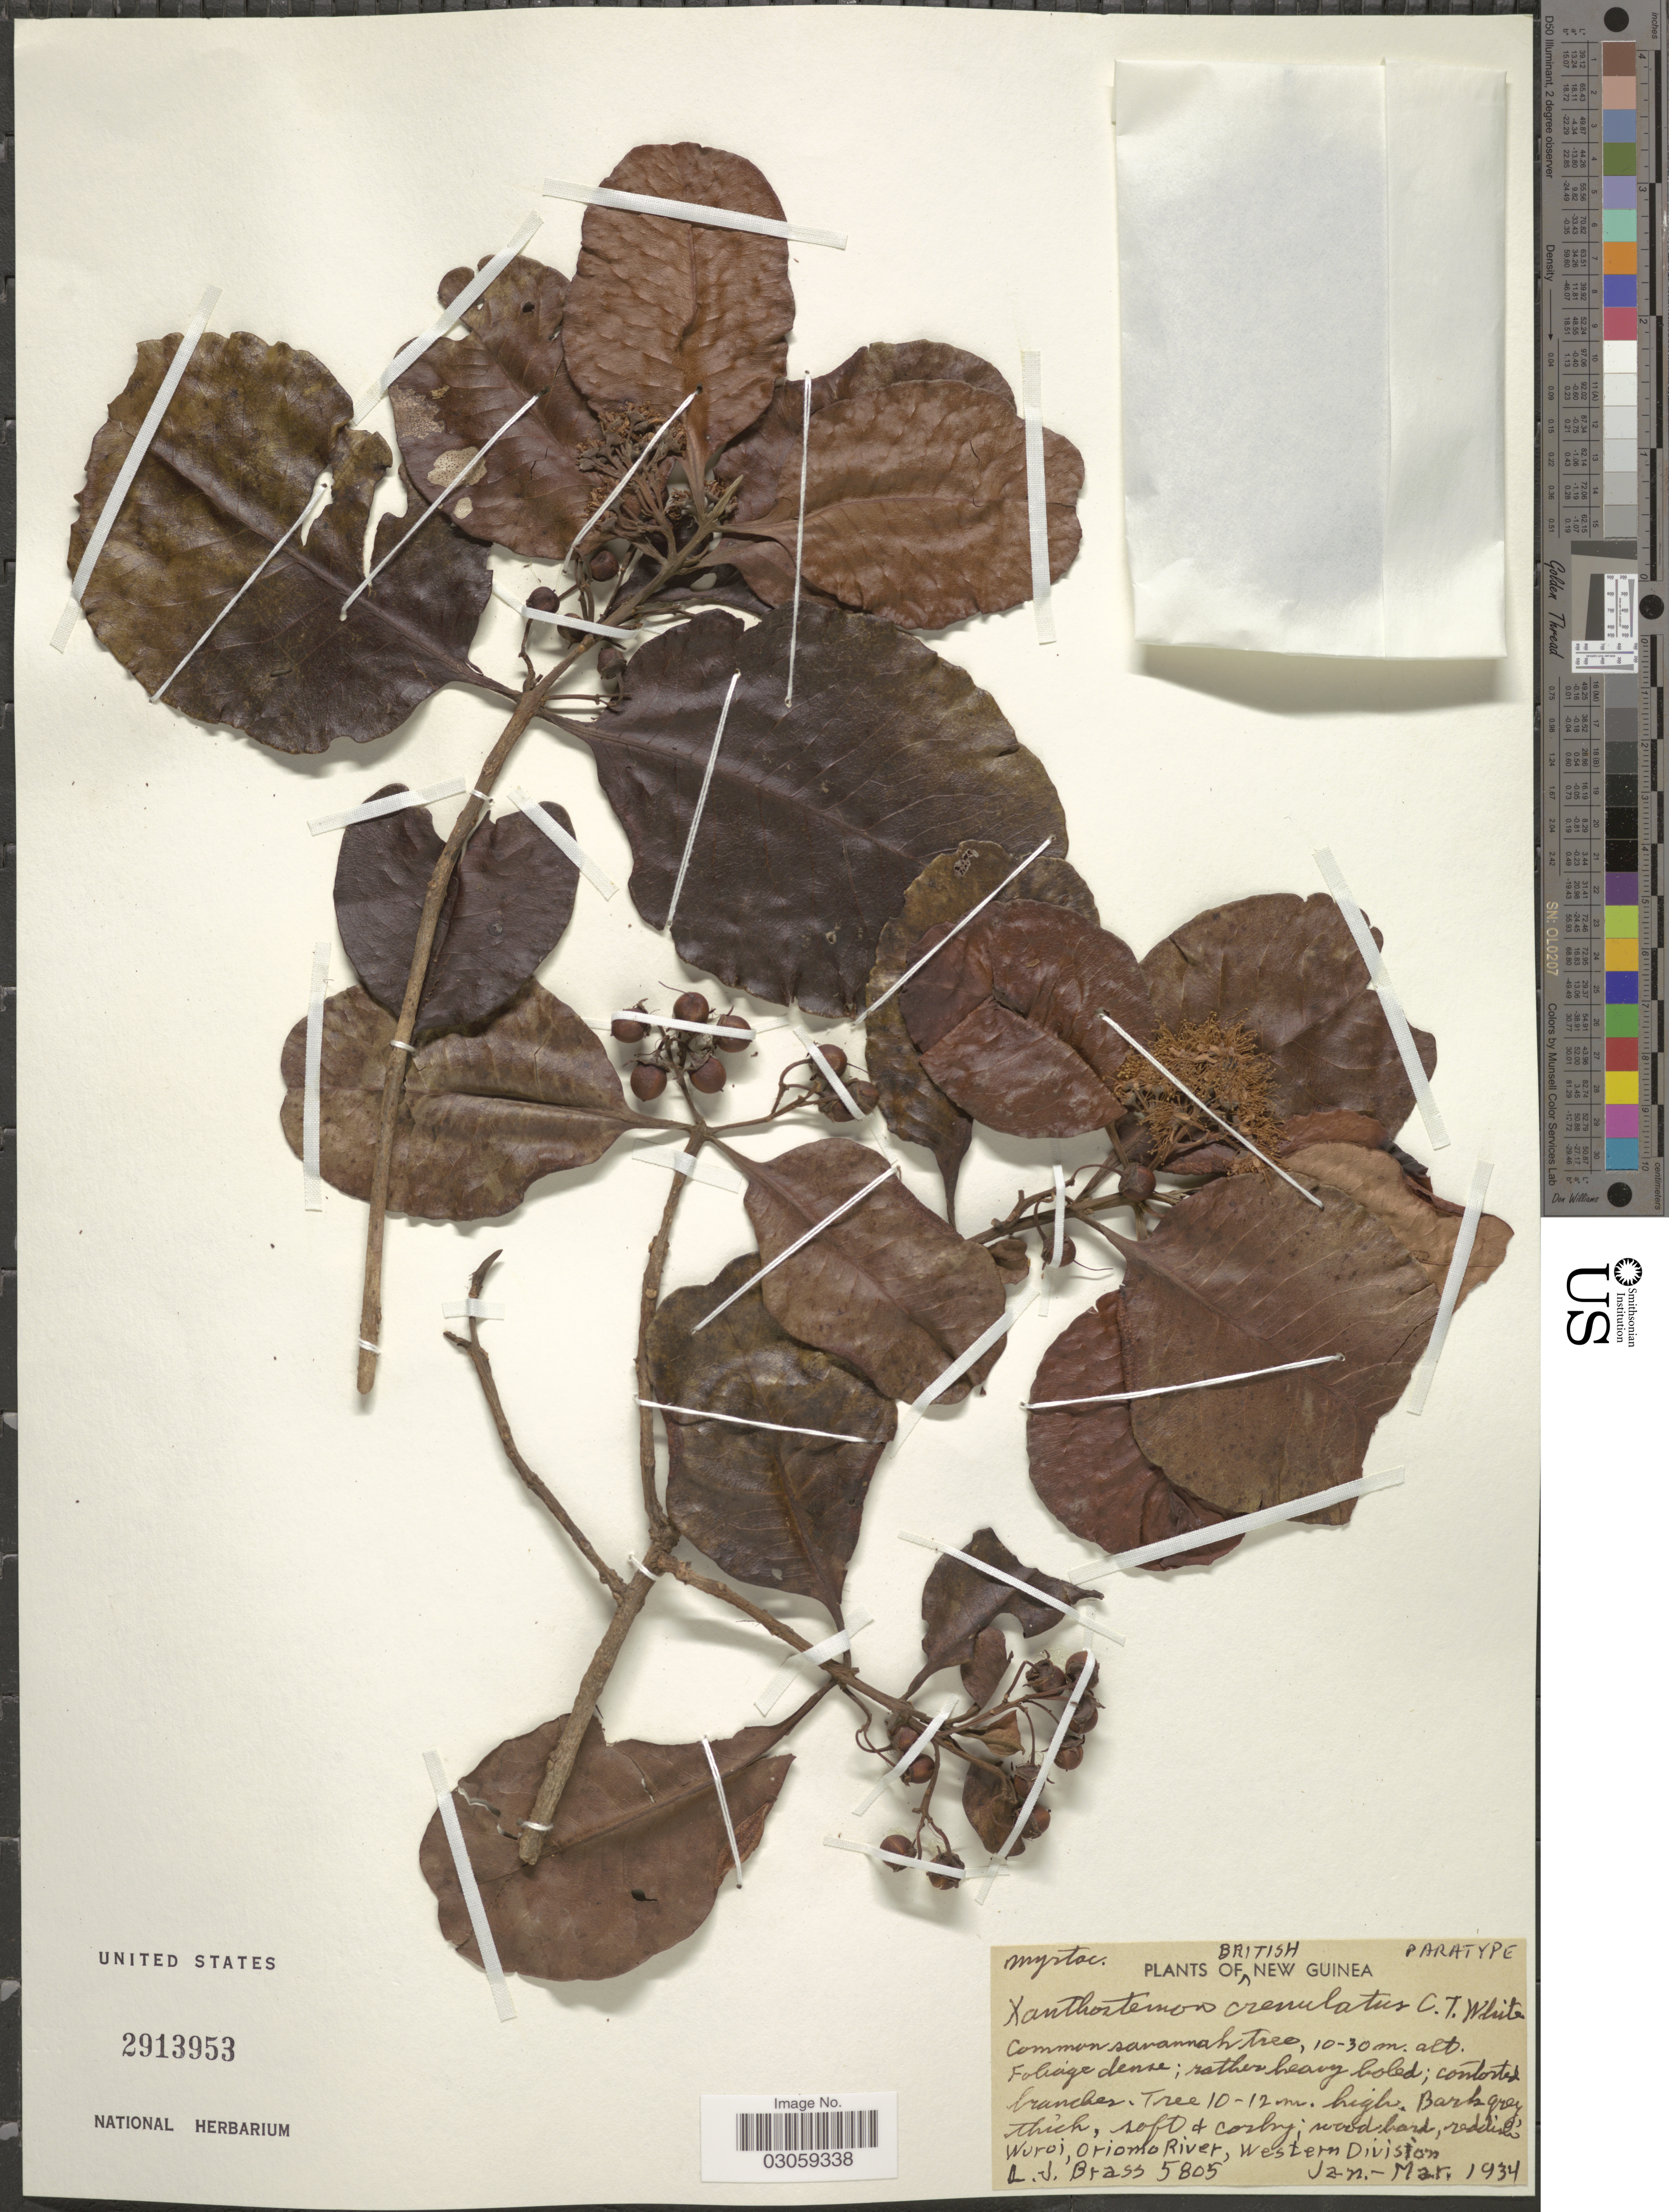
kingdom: Plantae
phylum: Tracheophyta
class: Magnoliopsida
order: Myrtales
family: Myrtaceae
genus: Xanthostemon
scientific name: Xanthostemon crenulatus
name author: C.T. White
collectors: L. J. Brass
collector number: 5805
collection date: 1934-01/1934-03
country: Papua New Guinea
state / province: Manus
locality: British New Guinea. Wuroi, Oriomo River, Western Division.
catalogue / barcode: US 2913953